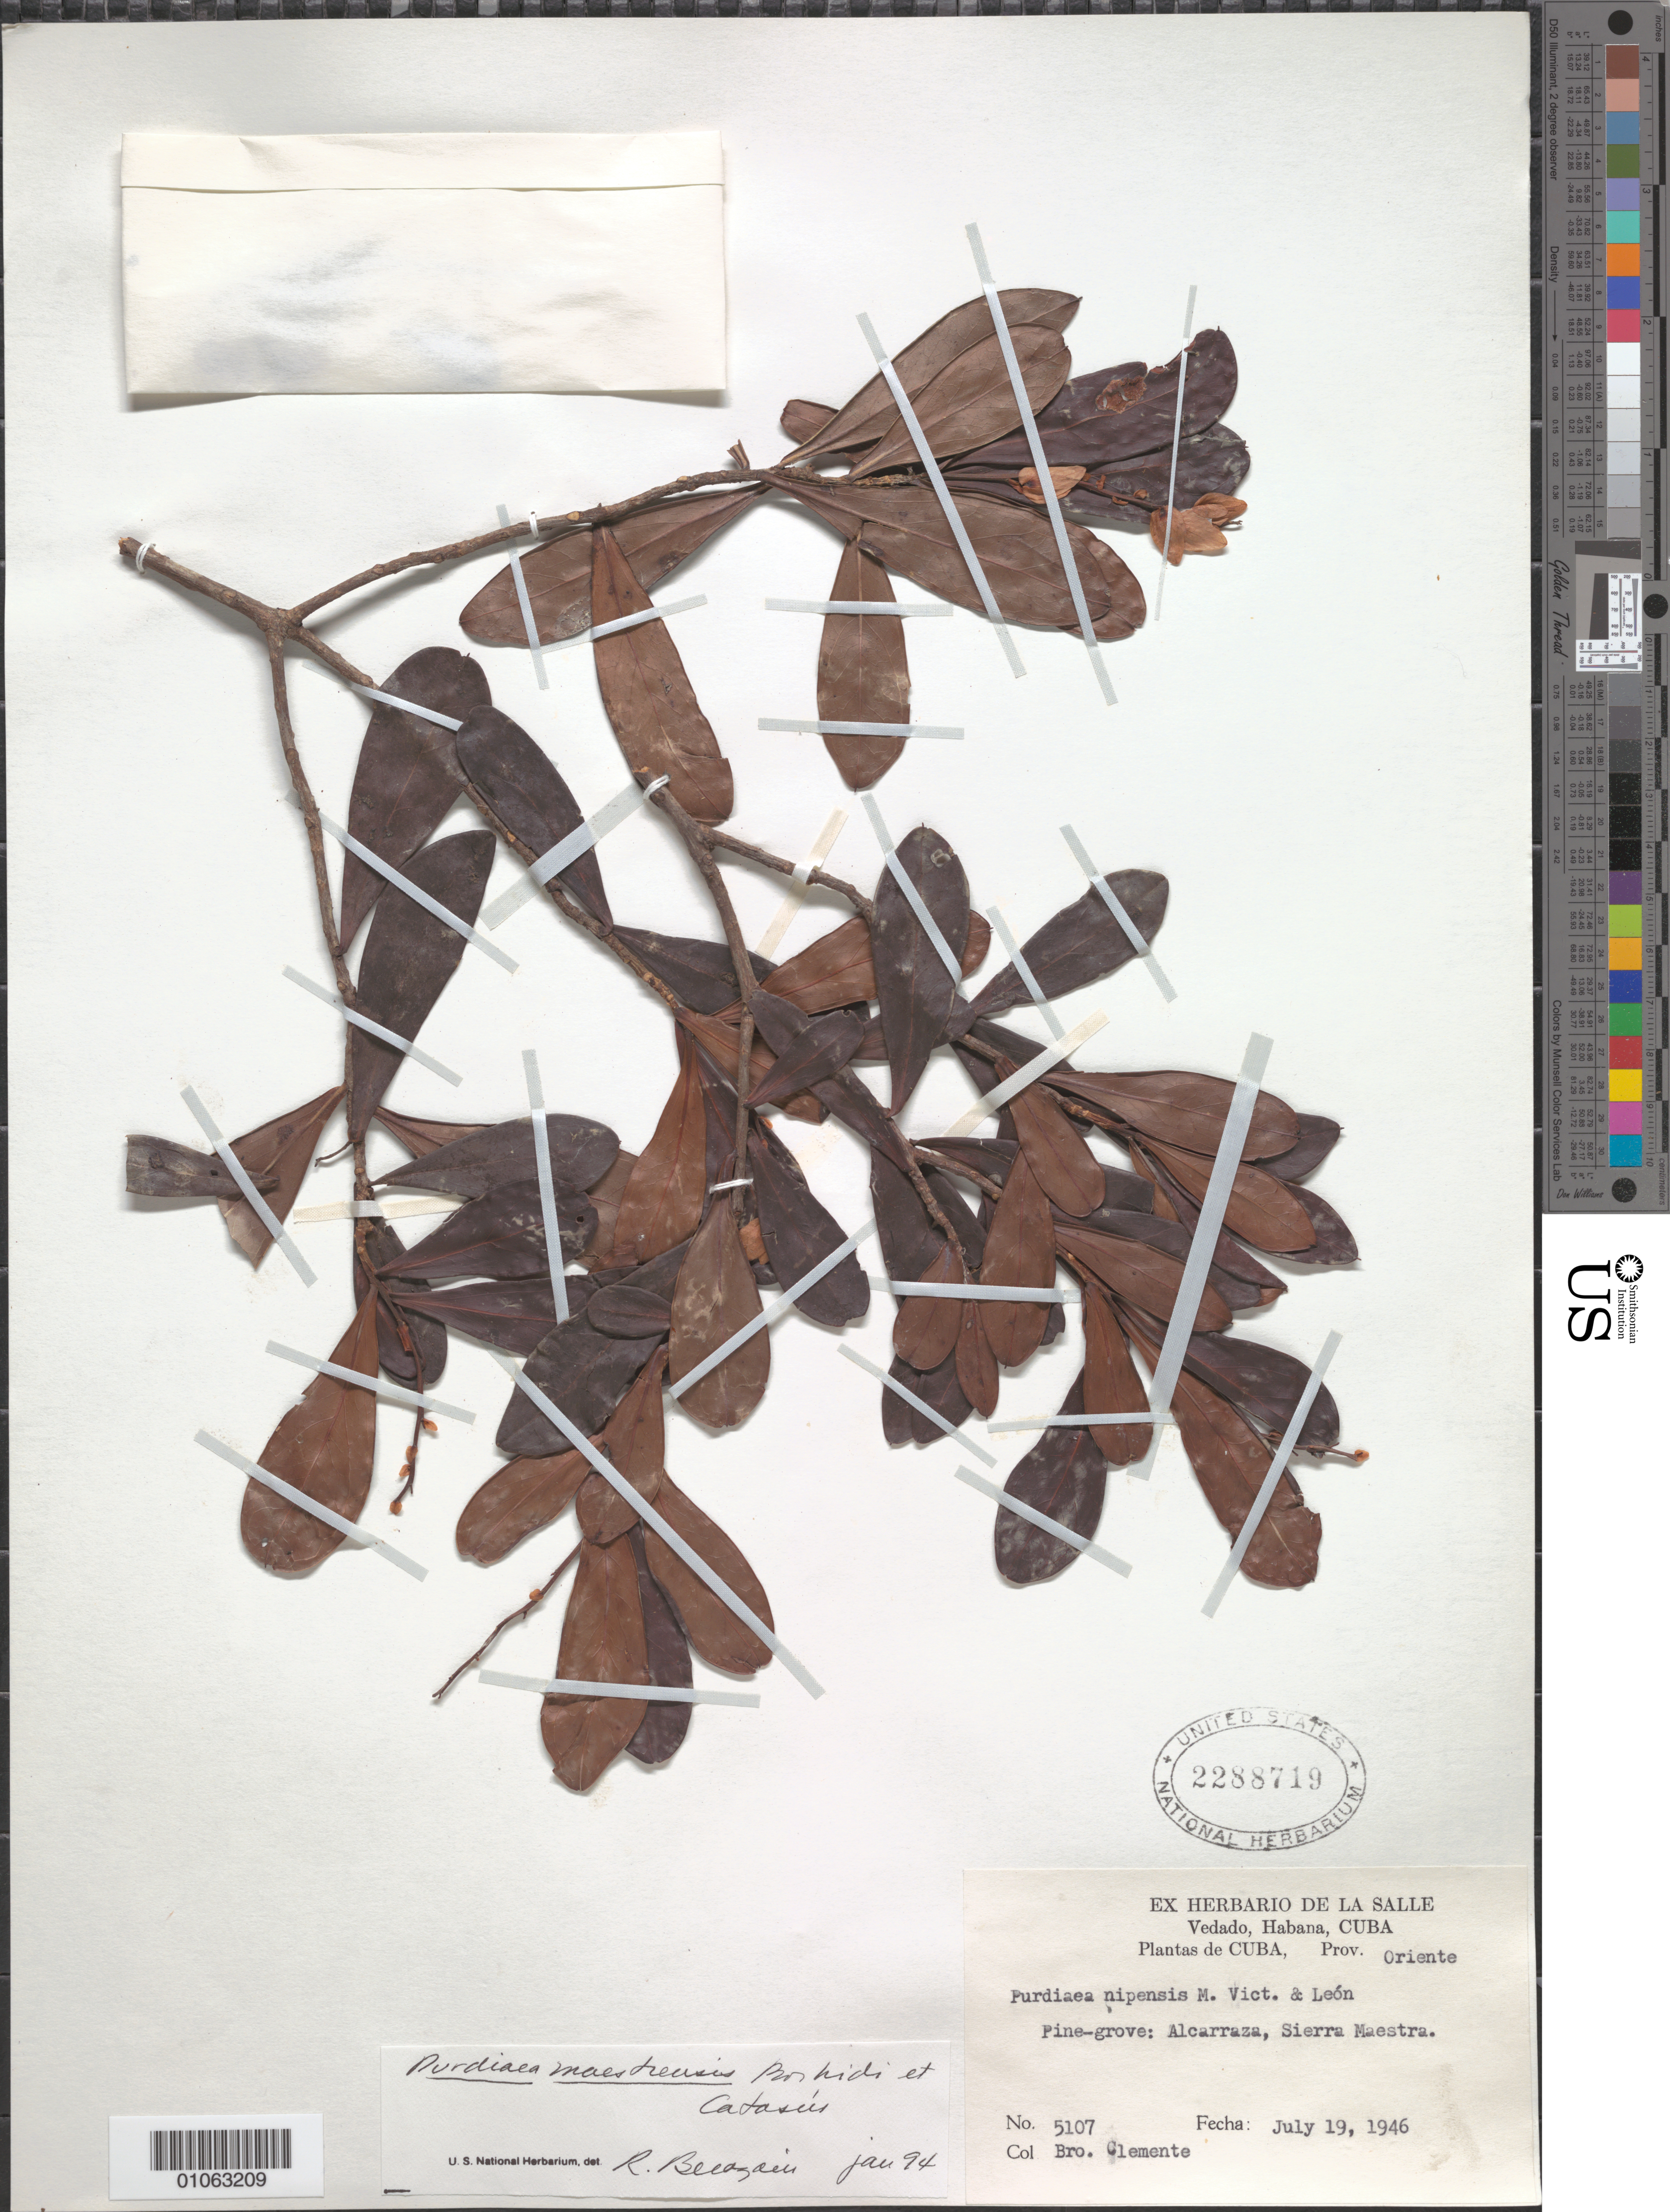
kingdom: Plantae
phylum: Tracheophyta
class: Magnoliopsida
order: Ericales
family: Clethraceae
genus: Purdiaea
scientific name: Purdiaea maestrensis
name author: Borhidi & Catasús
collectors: Bro. Clemente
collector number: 5107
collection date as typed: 19 Jul 1946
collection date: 1946-07-19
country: Cuba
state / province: Oriente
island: Cuba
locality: Pine-grove, Alcarraza, Sierra Maestra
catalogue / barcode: US 2288719